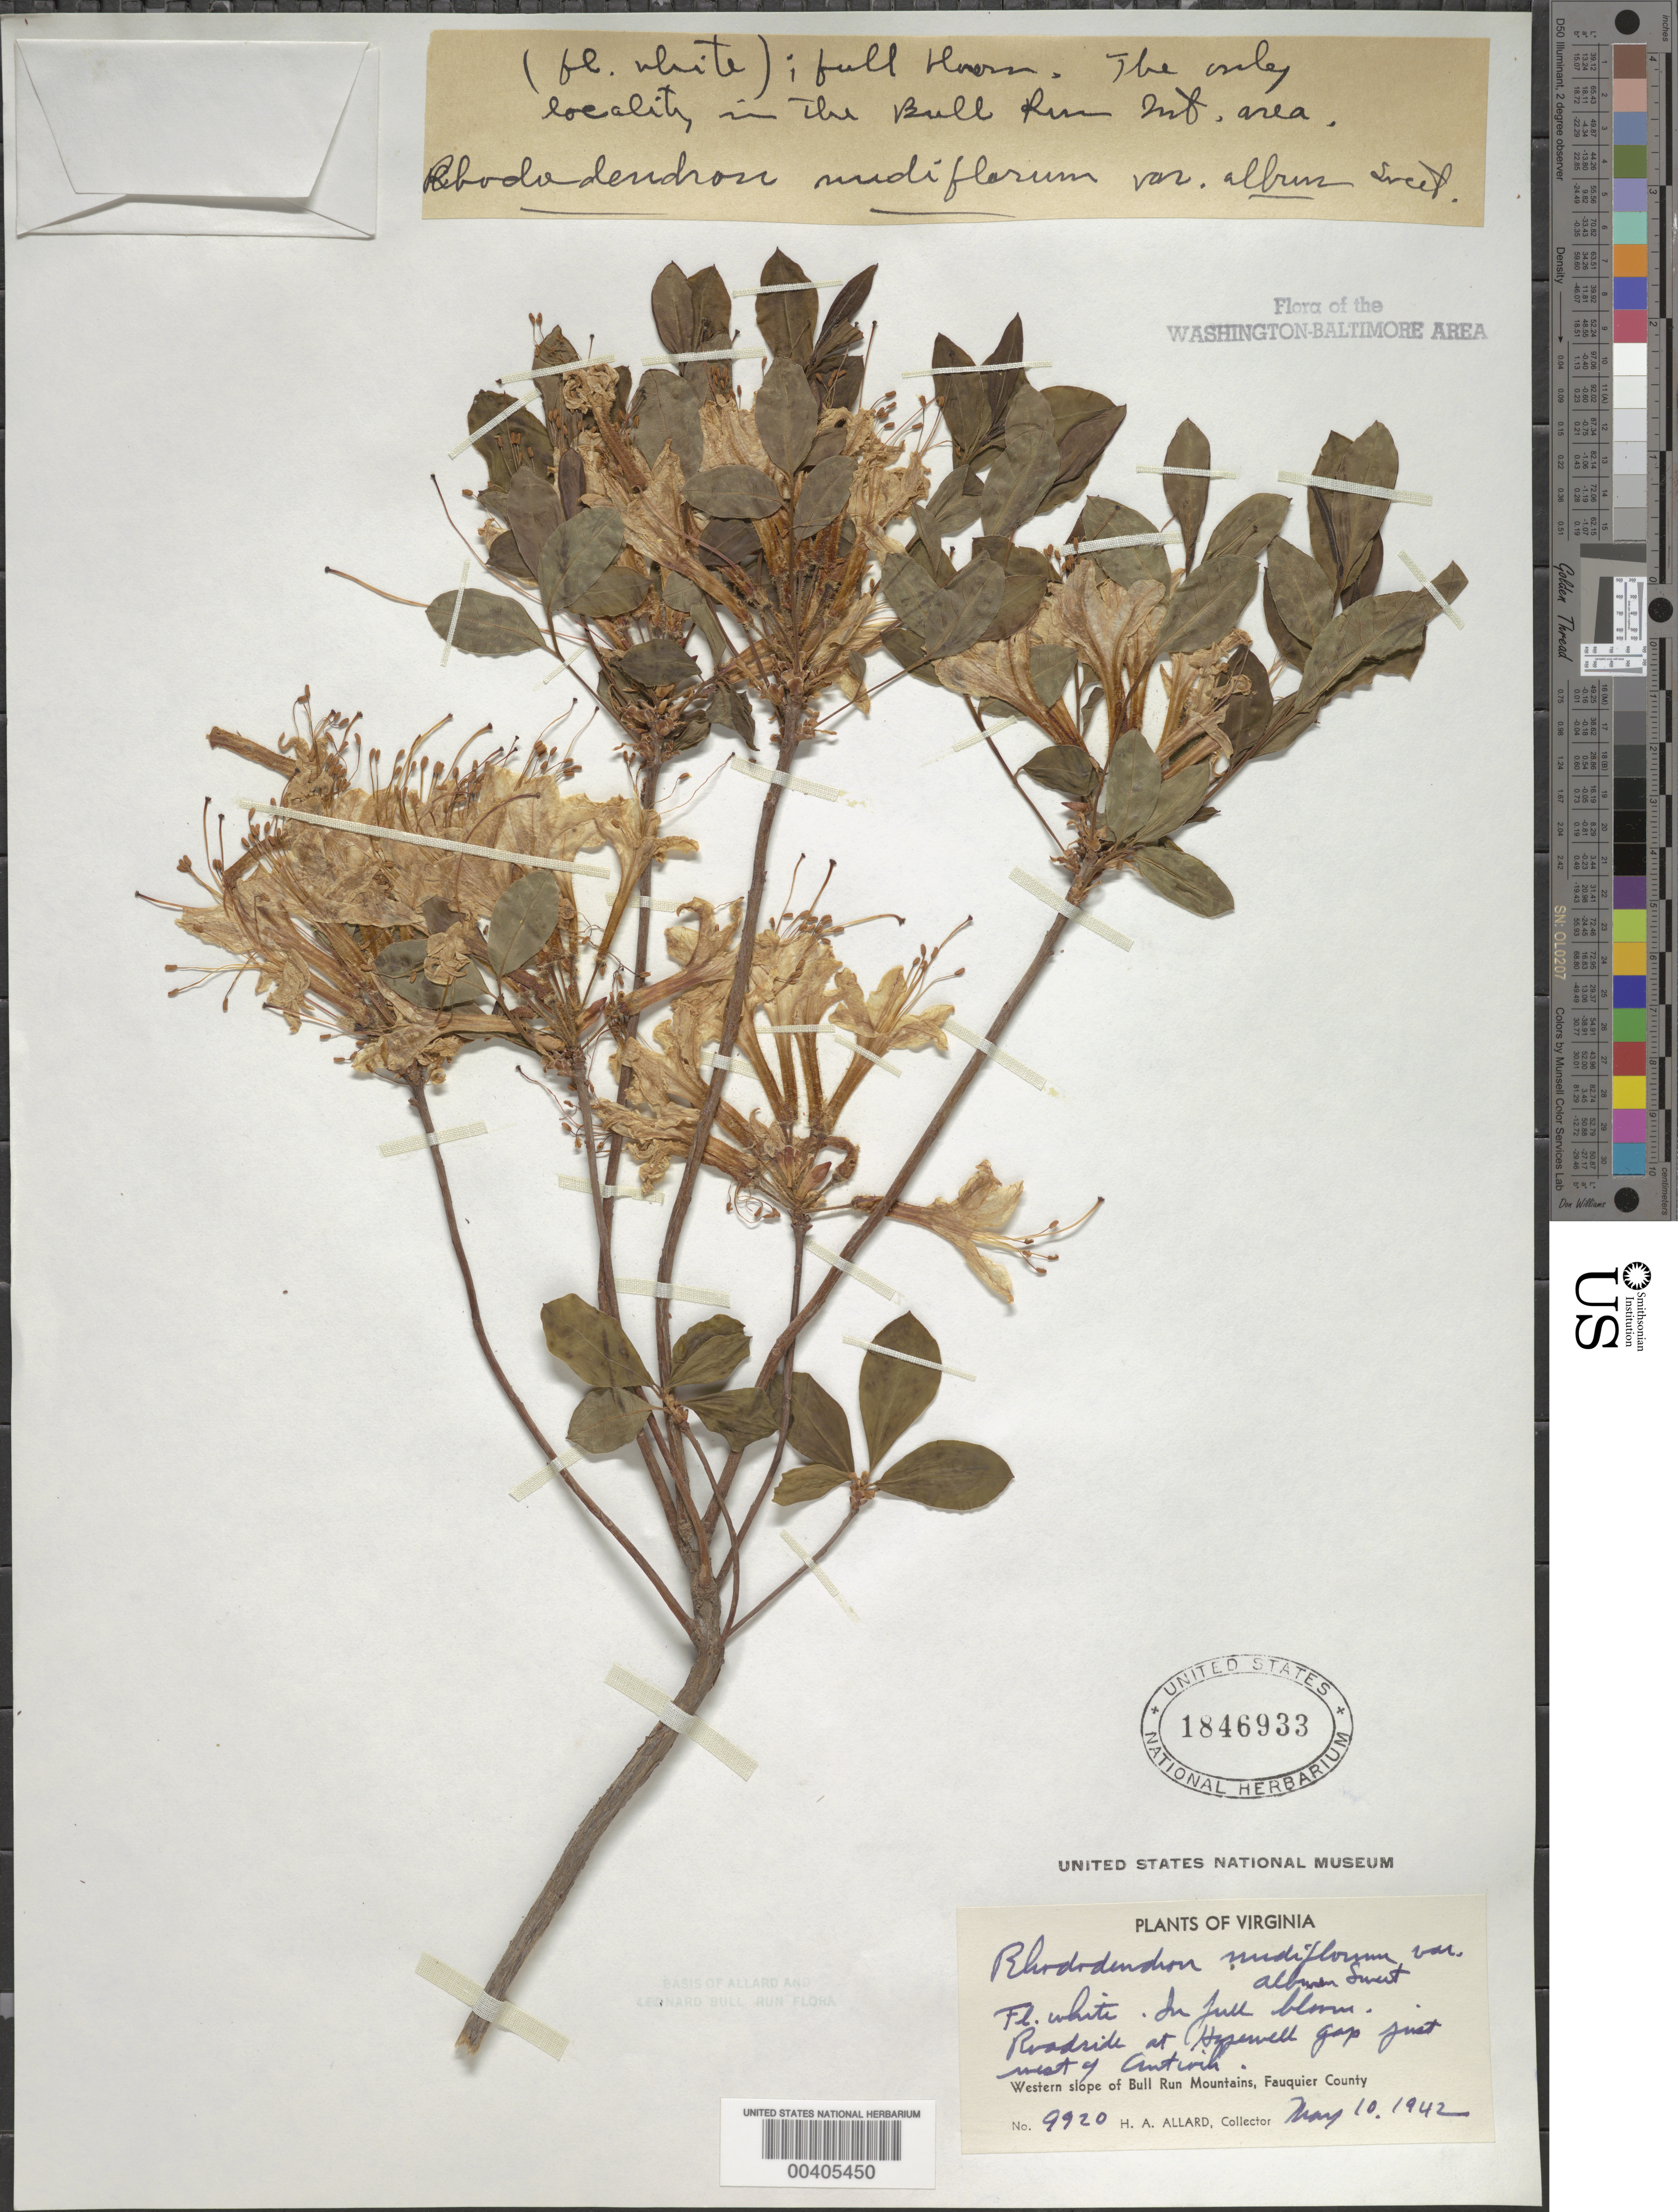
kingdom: Plantae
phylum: Tracheophyta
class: Magnoliopsida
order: Ericales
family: Ericaceae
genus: Rhododendron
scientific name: Rhododendron periclymenoides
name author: (Michx.) Shinners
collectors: H. A. Allard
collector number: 9920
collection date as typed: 10 May 1942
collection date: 1942-05-10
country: United States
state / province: Virginia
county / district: Fauquier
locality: Hopewell Gap, west of Antioch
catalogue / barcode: US 1846933